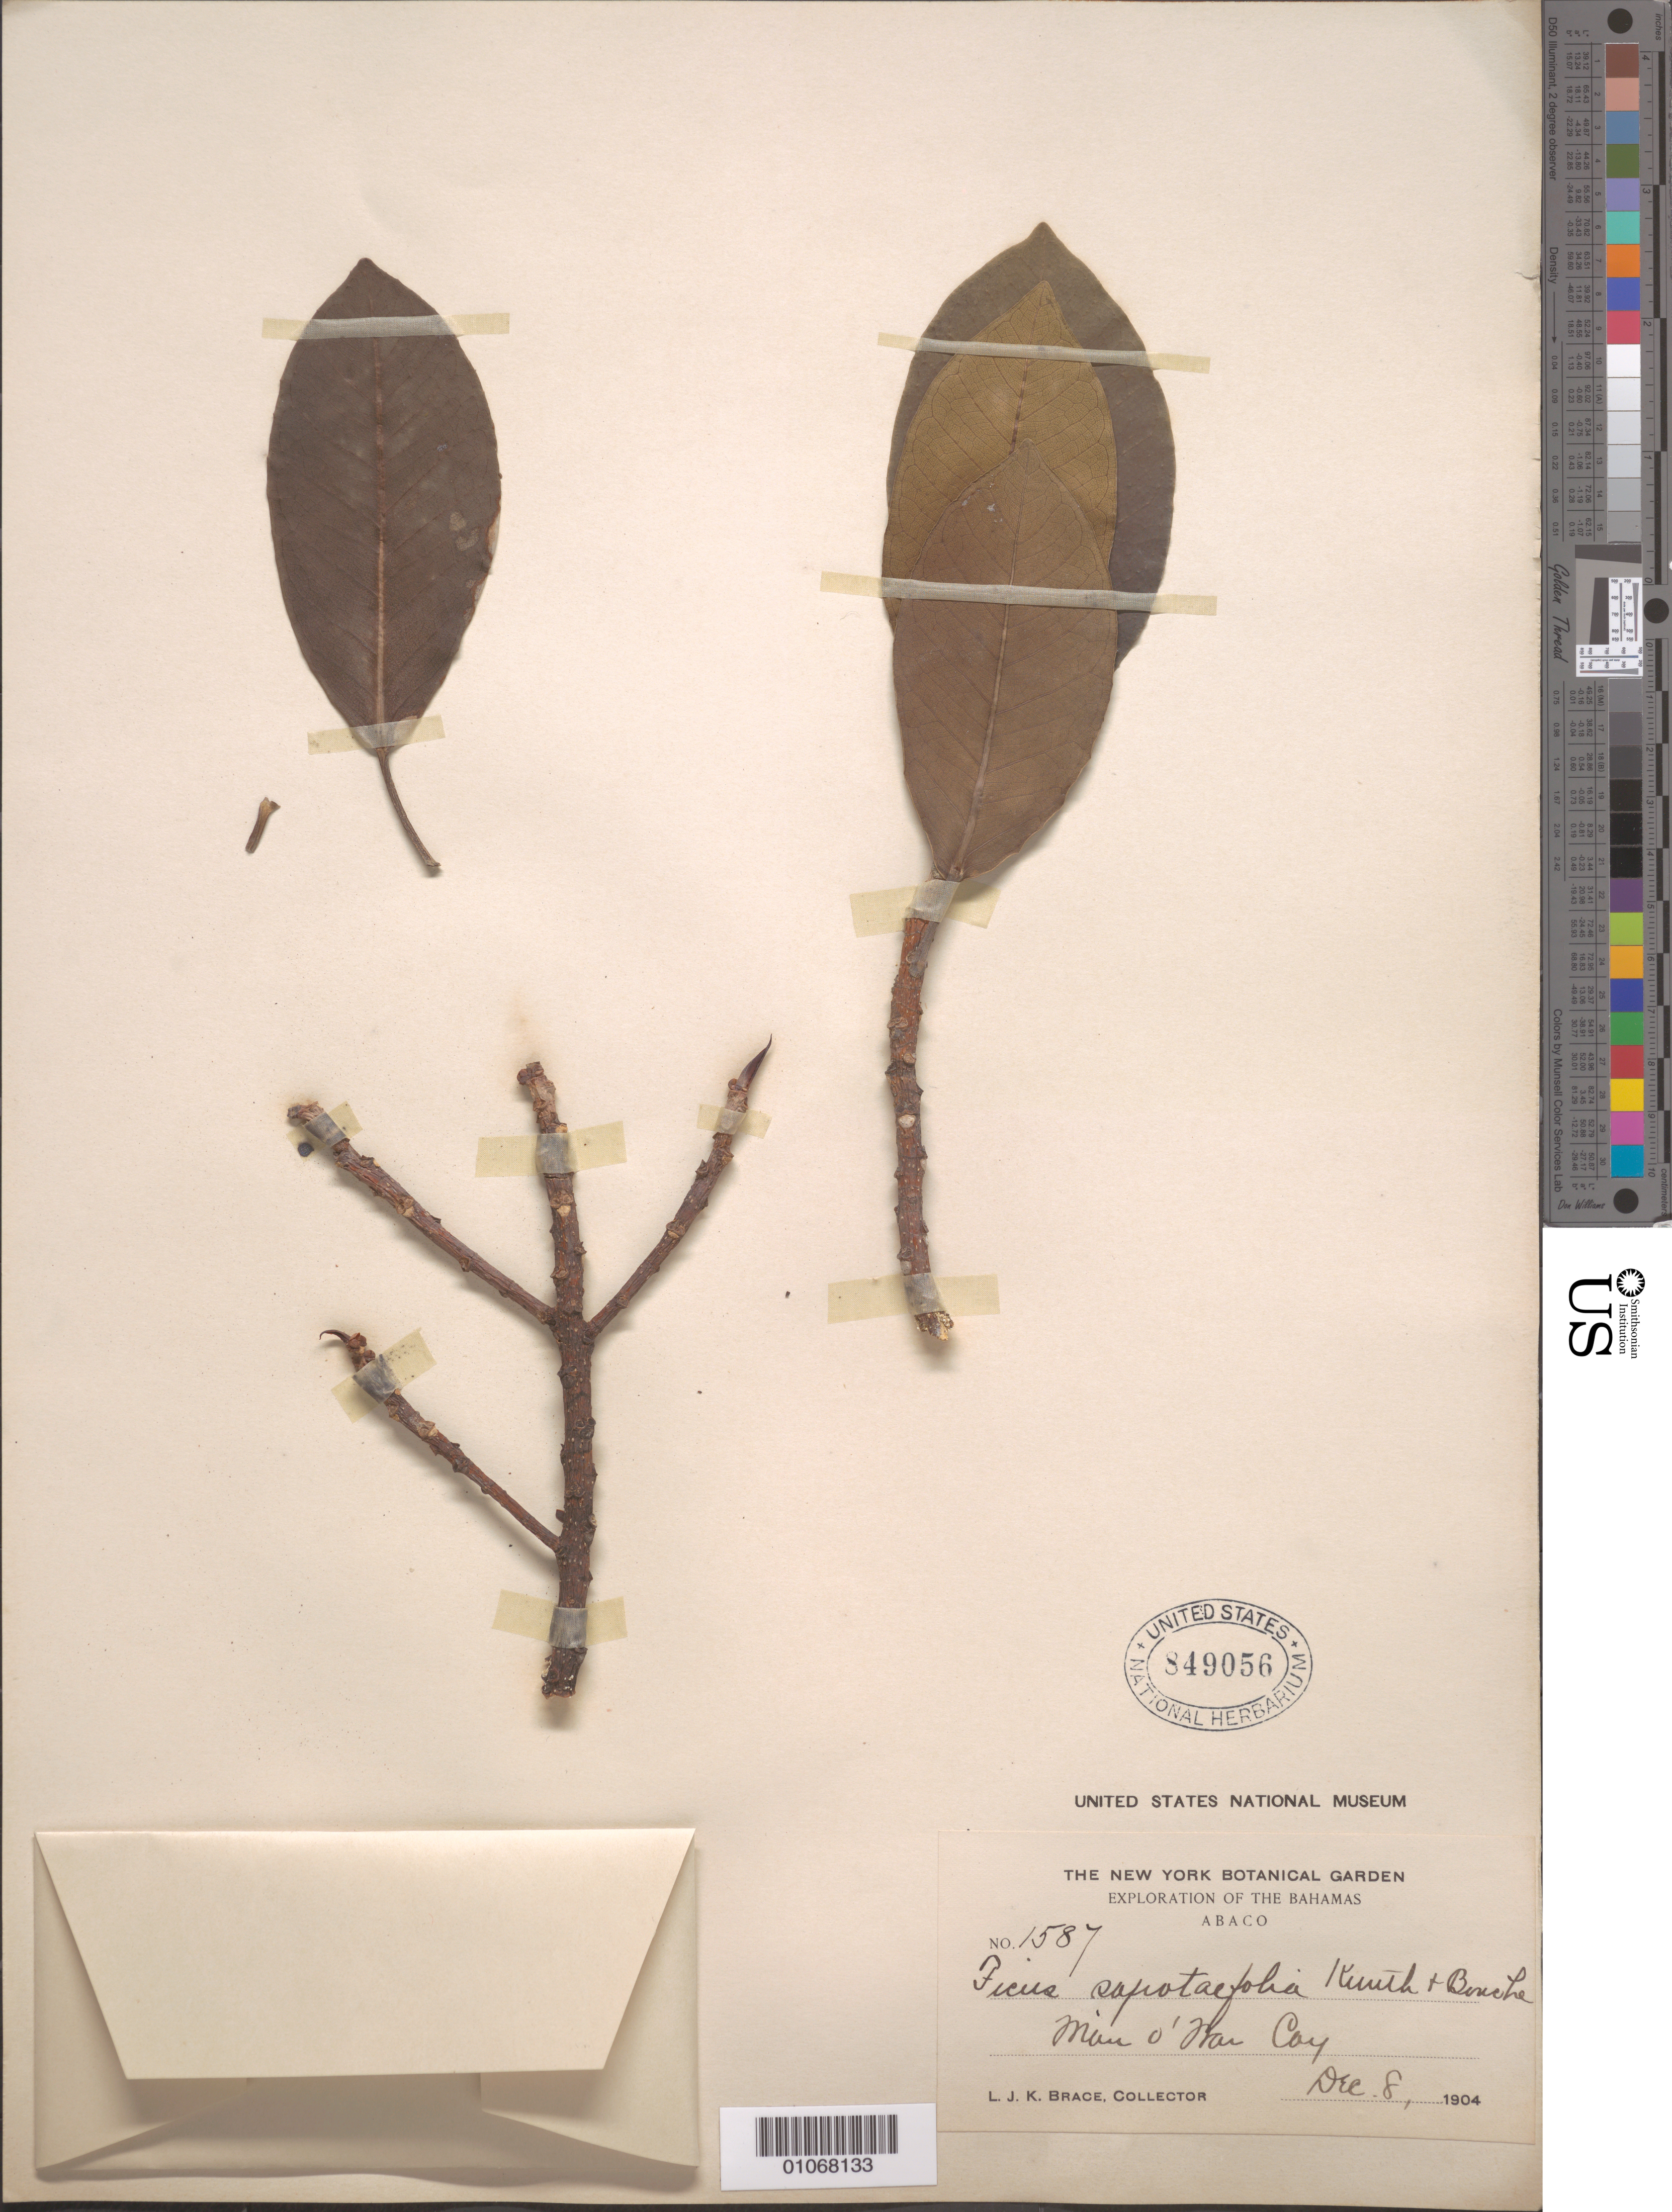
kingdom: Plantae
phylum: Tracheophyta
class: Magnoliopsida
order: Rosales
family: Moraceae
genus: Ficus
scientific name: Ficus aurea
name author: Nutt.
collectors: L. J. K. Brace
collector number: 1587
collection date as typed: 08 Dec 1904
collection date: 1904-12-08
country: Bahamas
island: Abaco I.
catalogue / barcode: US 849056